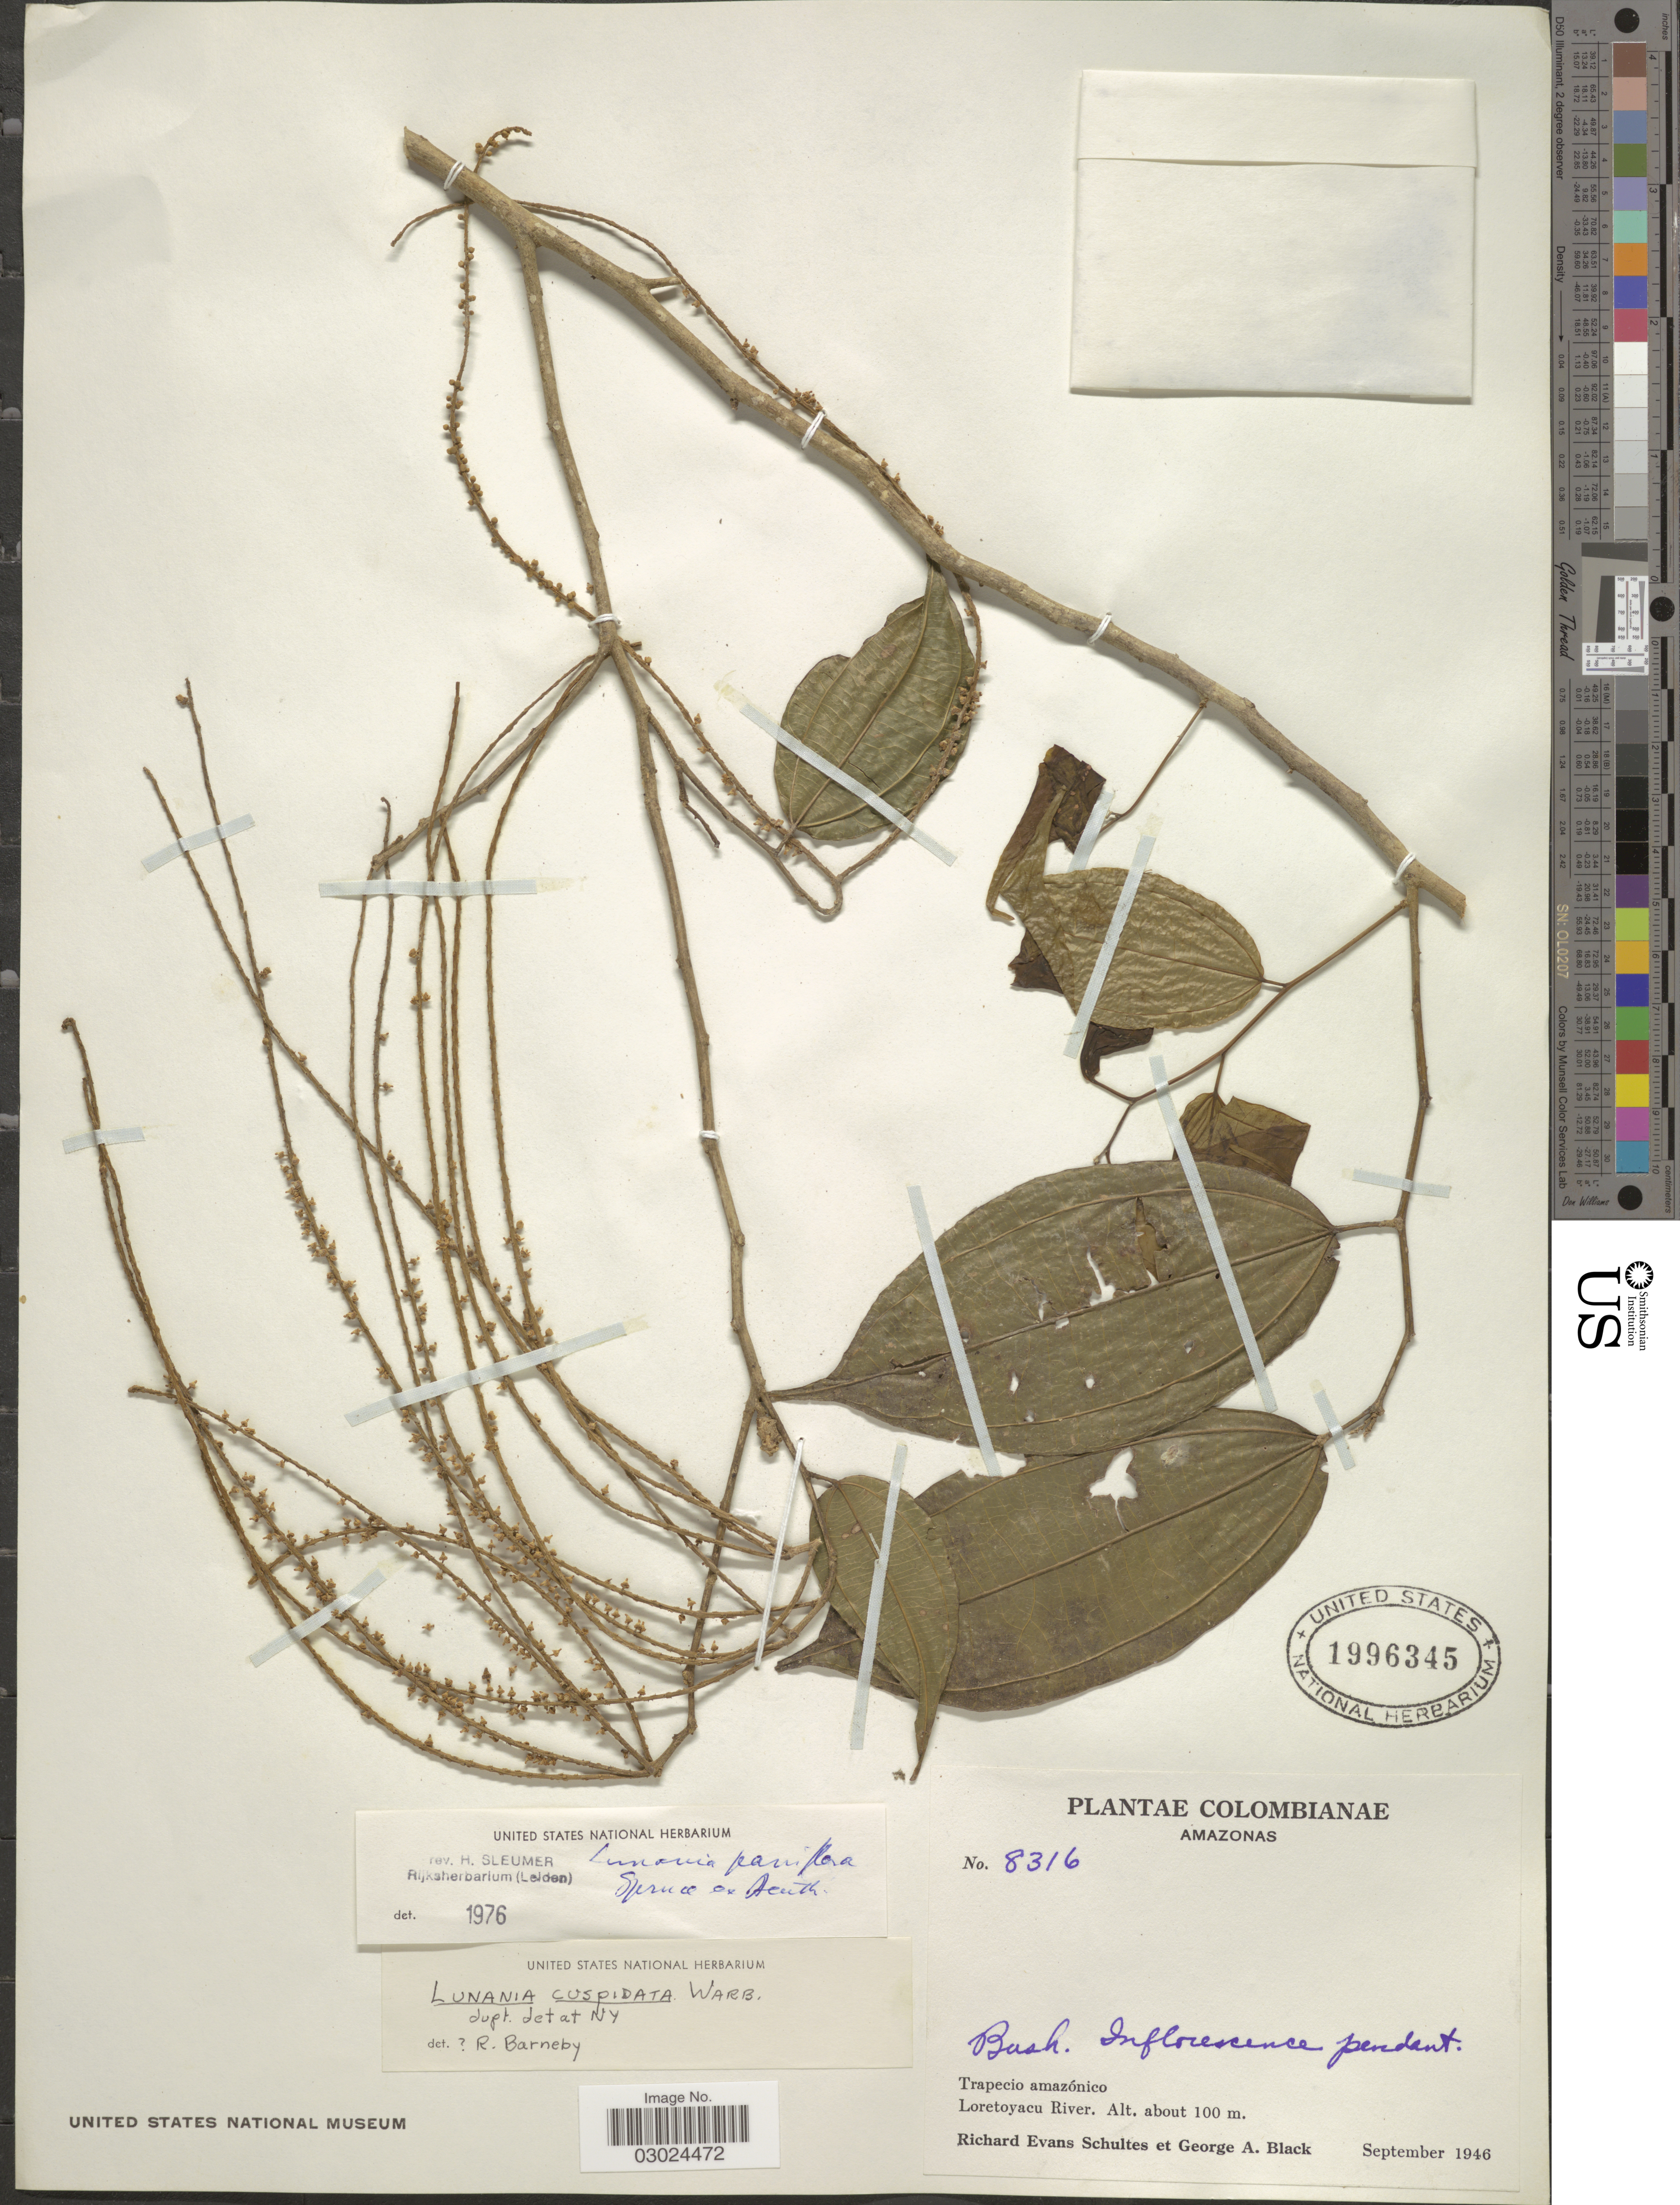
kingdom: Plantae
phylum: Tracheophyta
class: Magnoliopsida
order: Malpighiales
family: Salicaceae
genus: Lunania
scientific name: Lunania parviflora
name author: Spruce ex Benth.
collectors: R. E. Schultes & G. A. Black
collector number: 8316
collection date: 1946-09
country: Colombia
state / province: Amazônas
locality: Trapecio amazónico. Loretoyacu River.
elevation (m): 100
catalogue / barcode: US 1996345